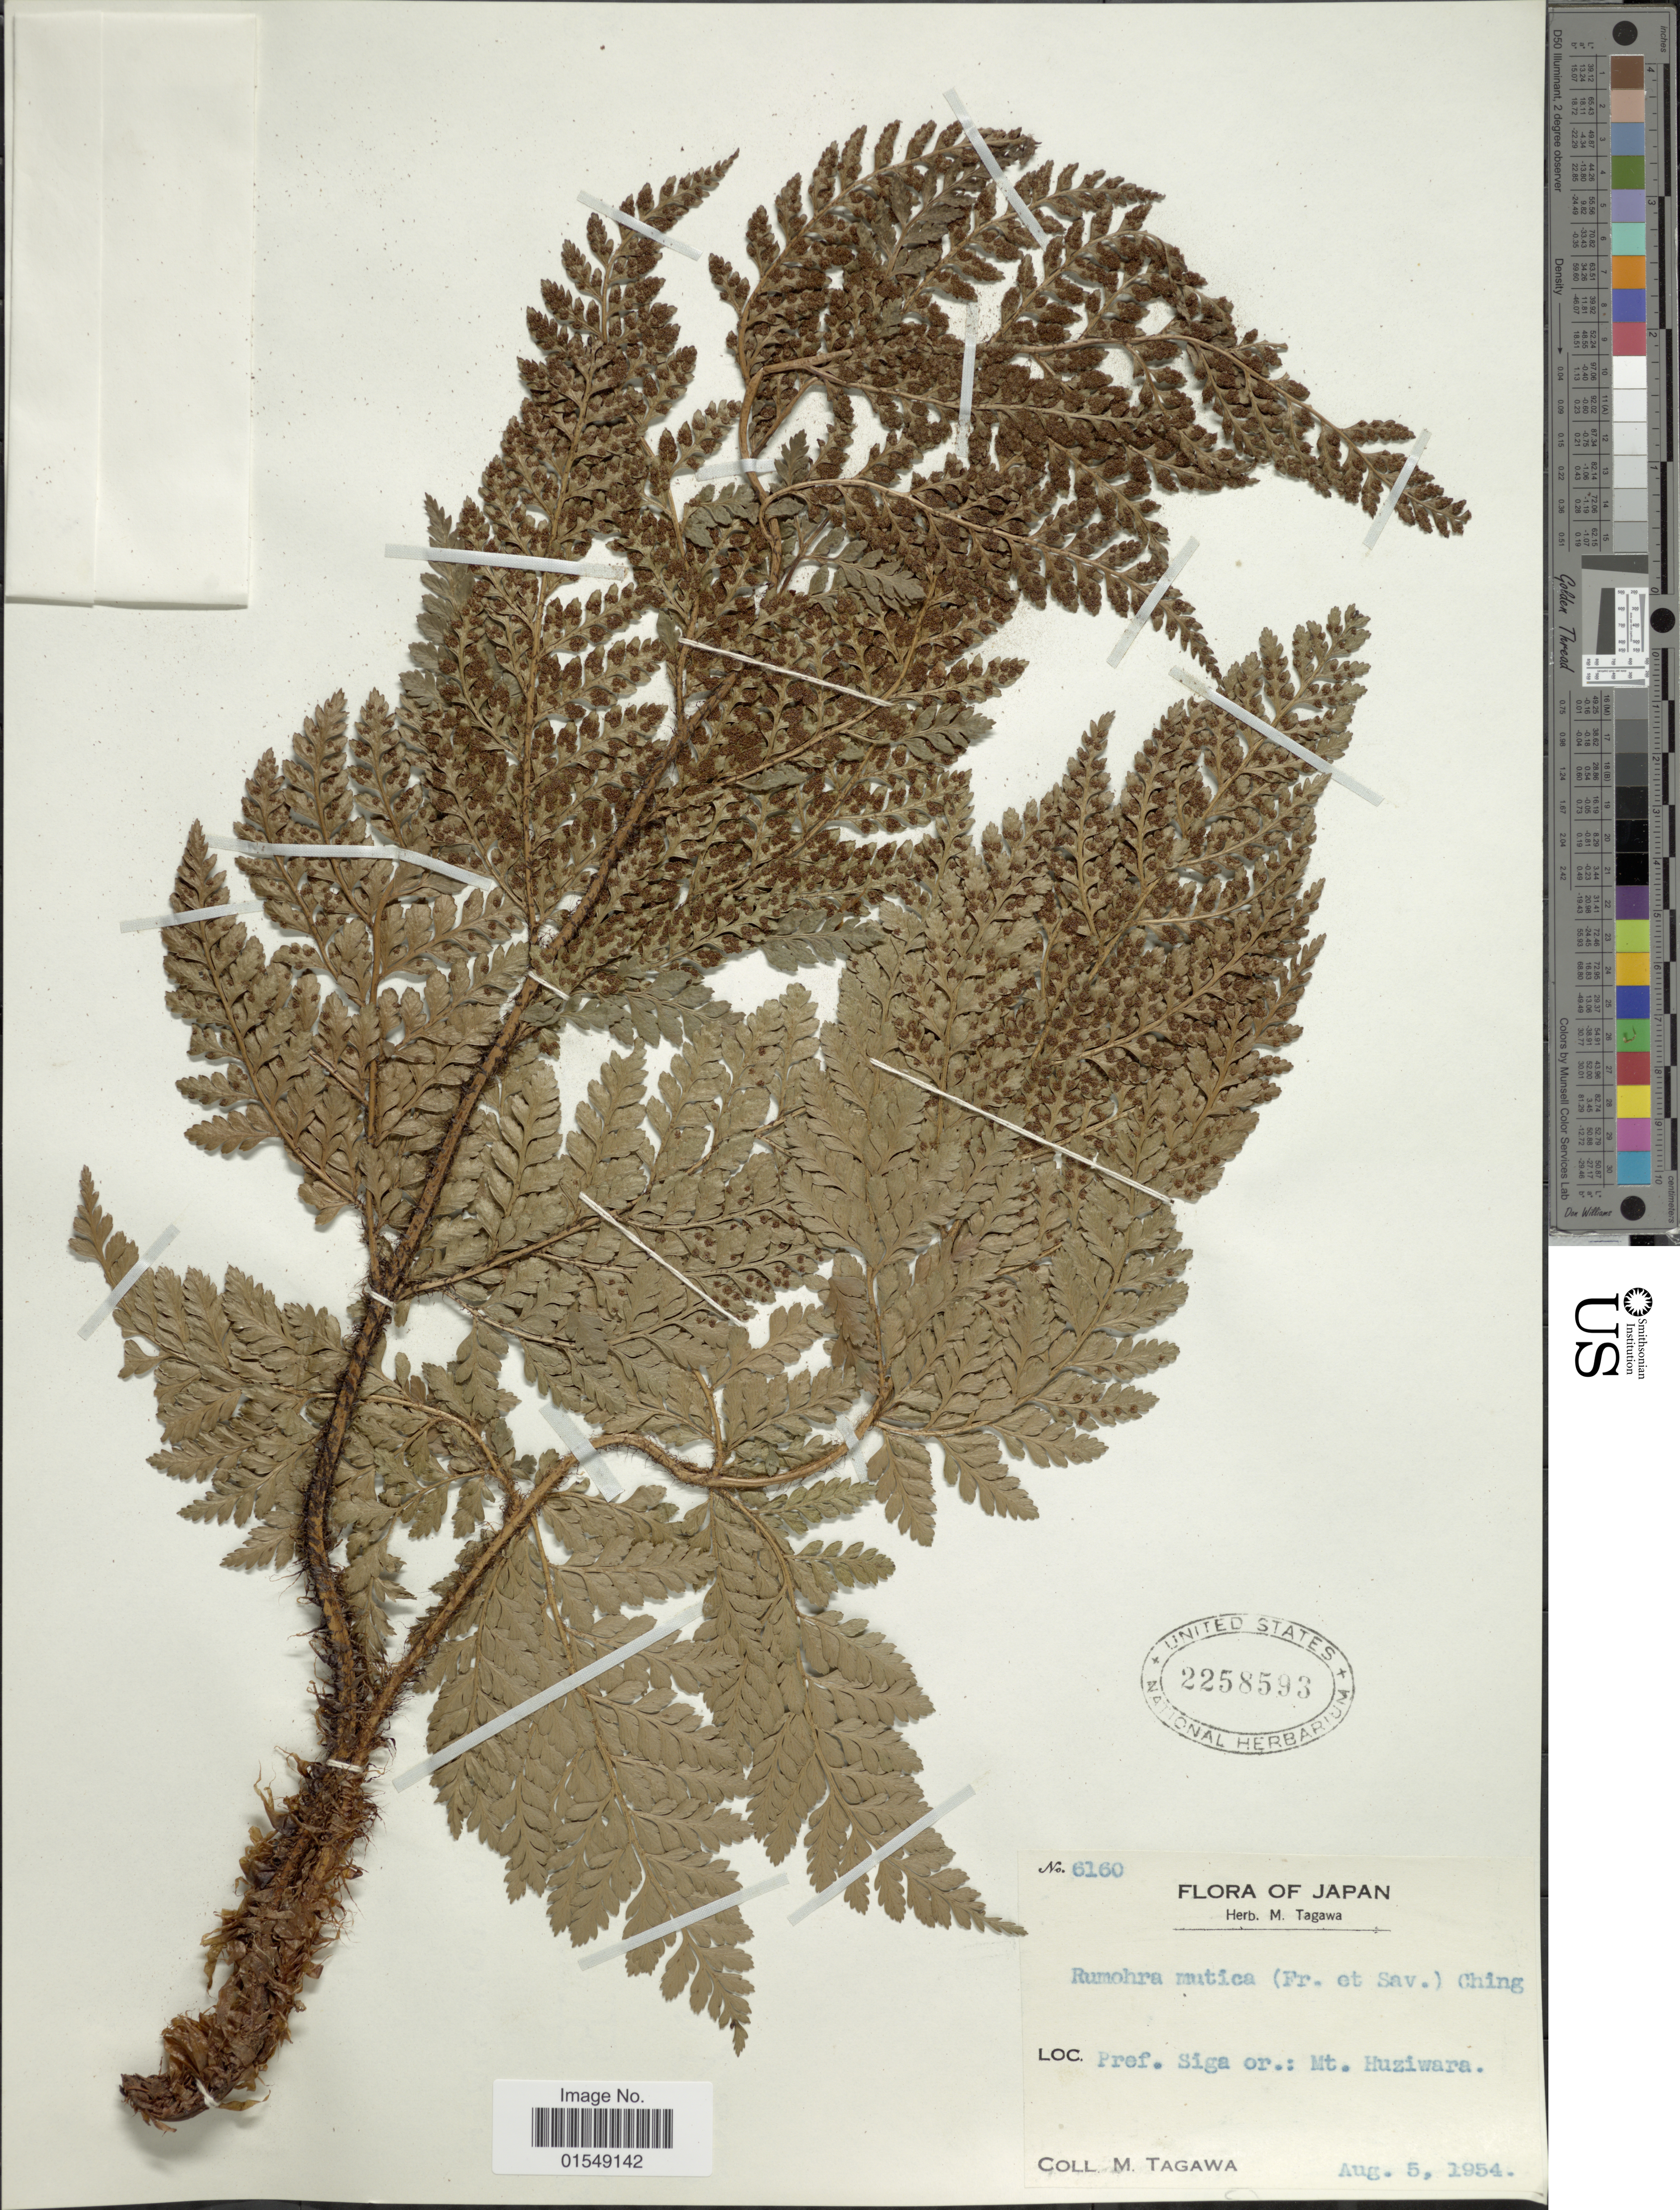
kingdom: Plantae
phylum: Tracheophyta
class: Polypodiopsida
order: Polypodiales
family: Dryopteridaceae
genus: Arachniodes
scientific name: Arachniodes mutica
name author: (Franch. & Sav.) Ohwi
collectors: M. Tagawa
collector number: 6160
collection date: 1954-08-05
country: Japan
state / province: Siga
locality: Pref. Siga or. : Mt. Huziwara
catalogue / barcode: US 2258593